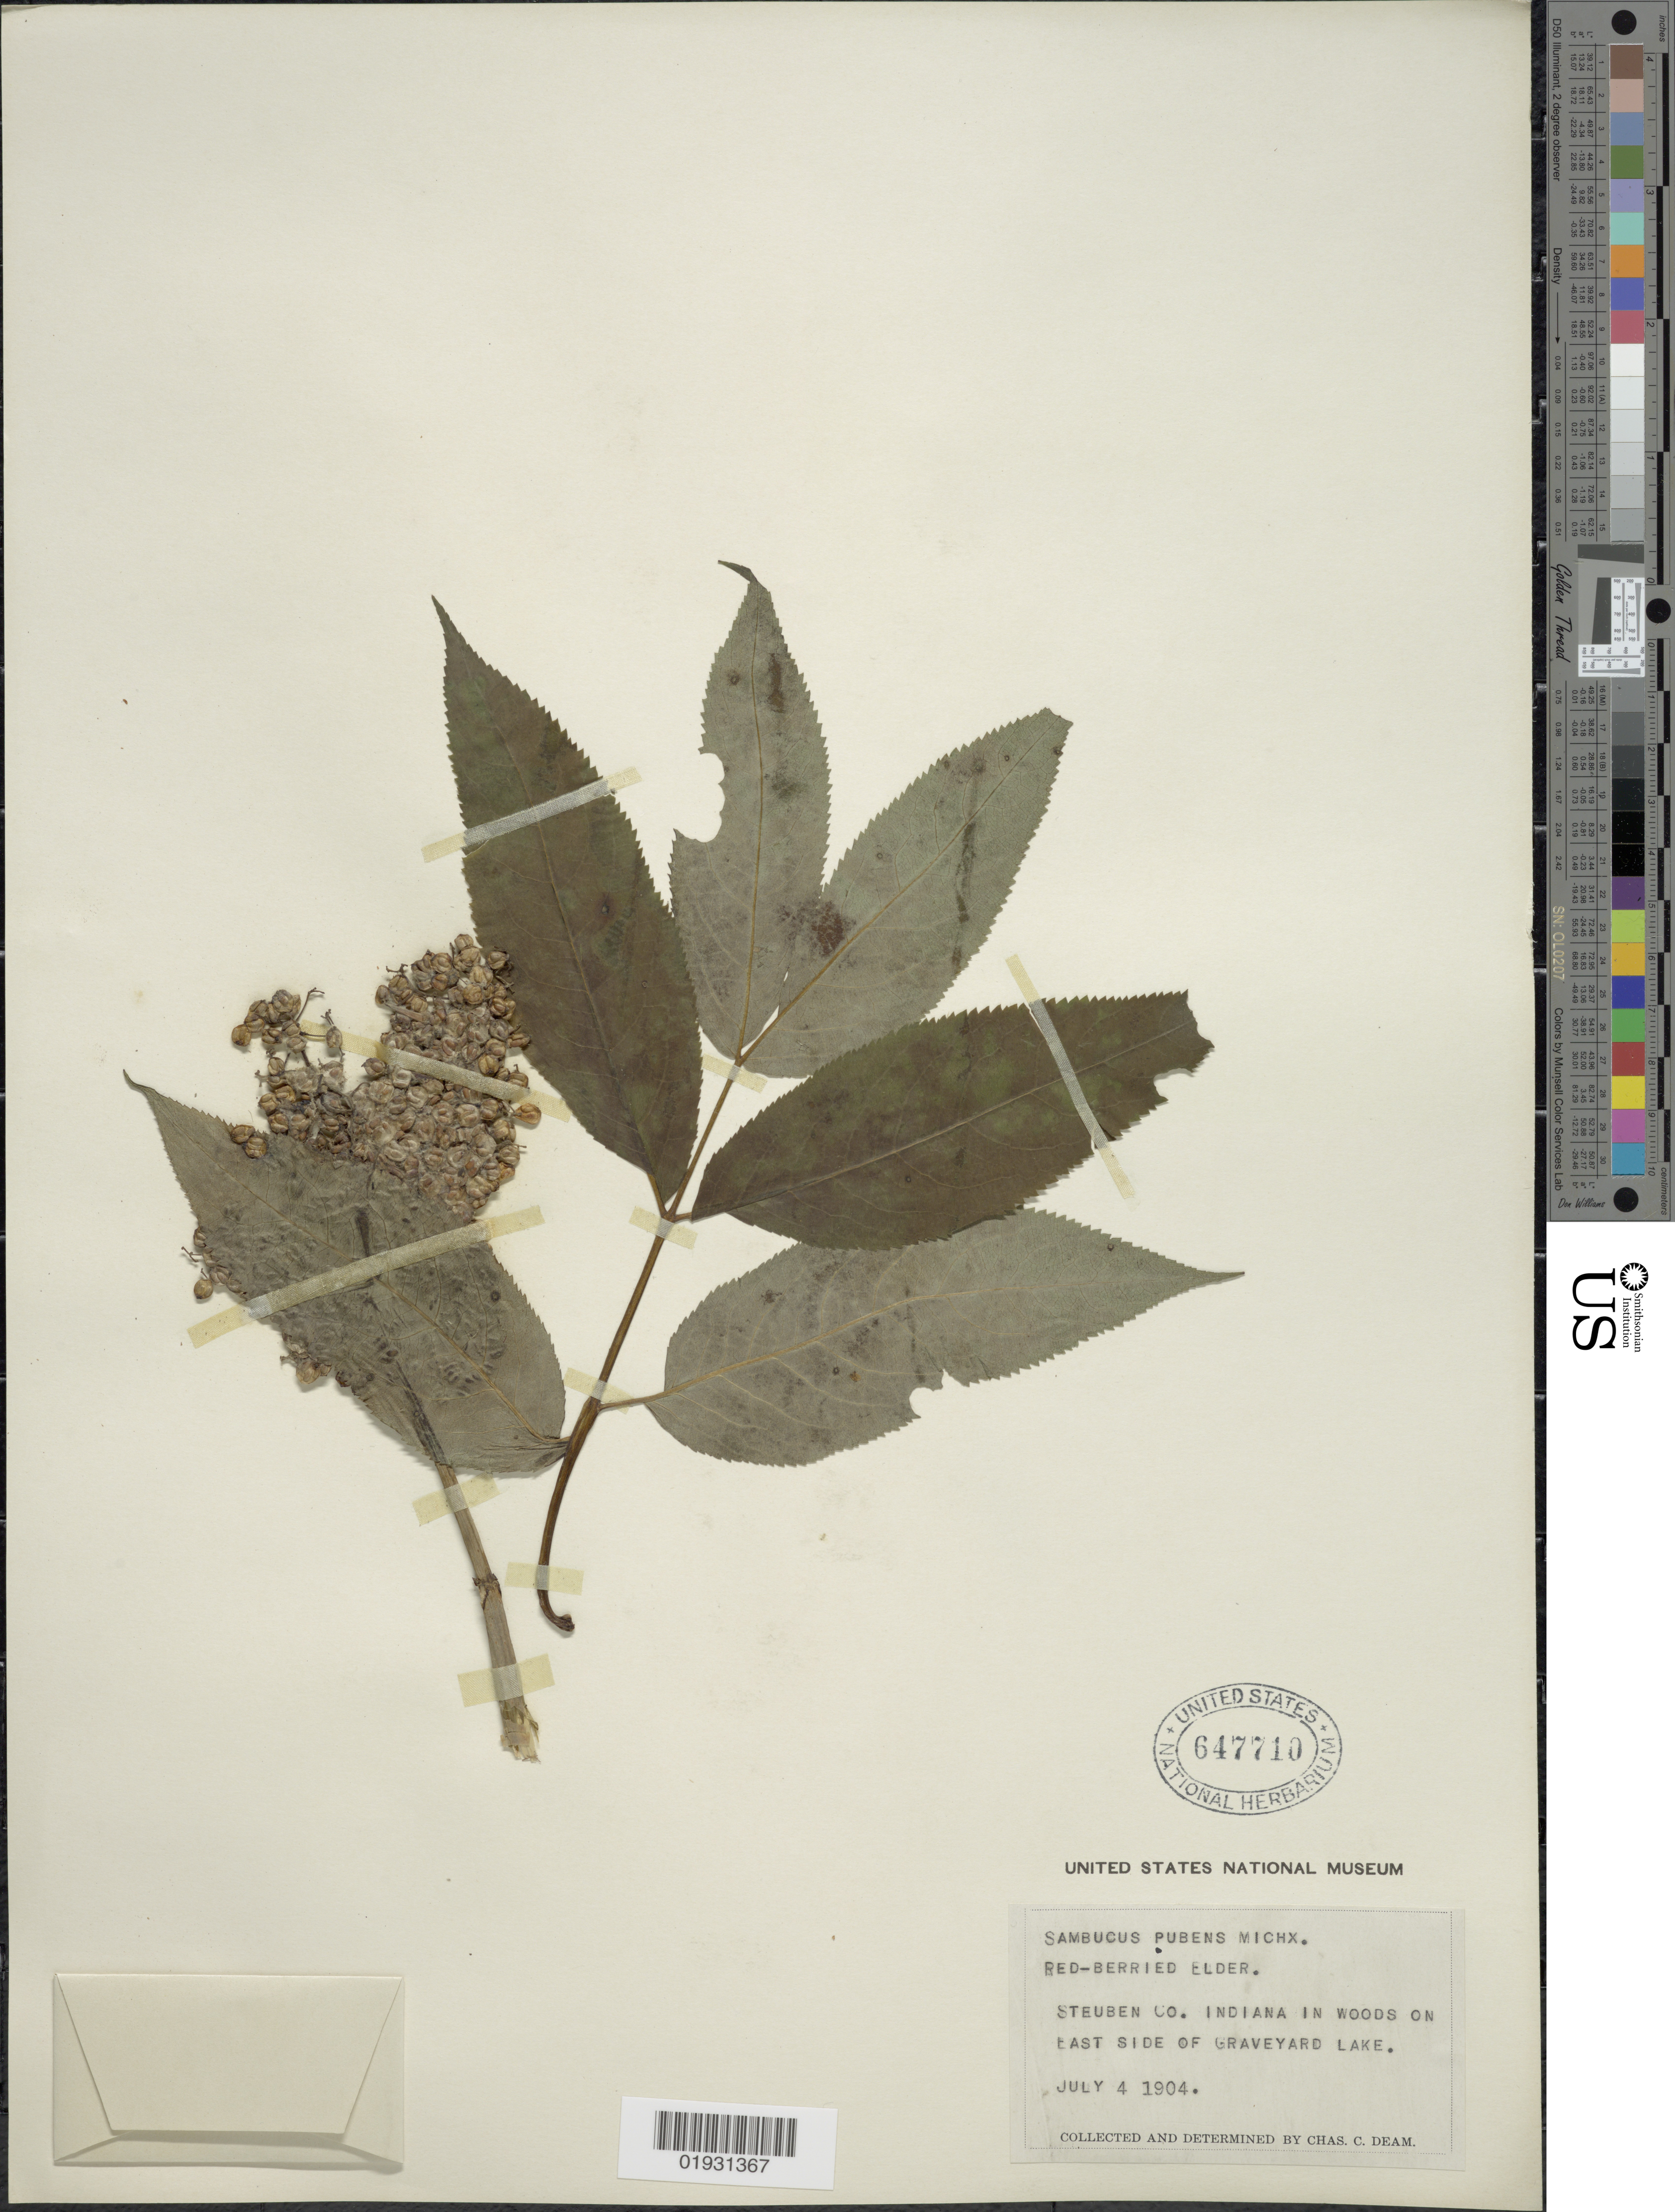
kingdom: Plantae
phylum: Tracheophyta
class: Magnoliopsida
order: Dipsacales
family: Viburnaceae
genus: Sambucus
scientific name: Sambucus racemosa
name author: L.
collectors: C. C. Deam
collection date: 1904-07-04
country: United States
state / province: Indiana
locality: Steuben Co. in woods on East side of Graveyard Lake.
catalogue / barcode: US 647710